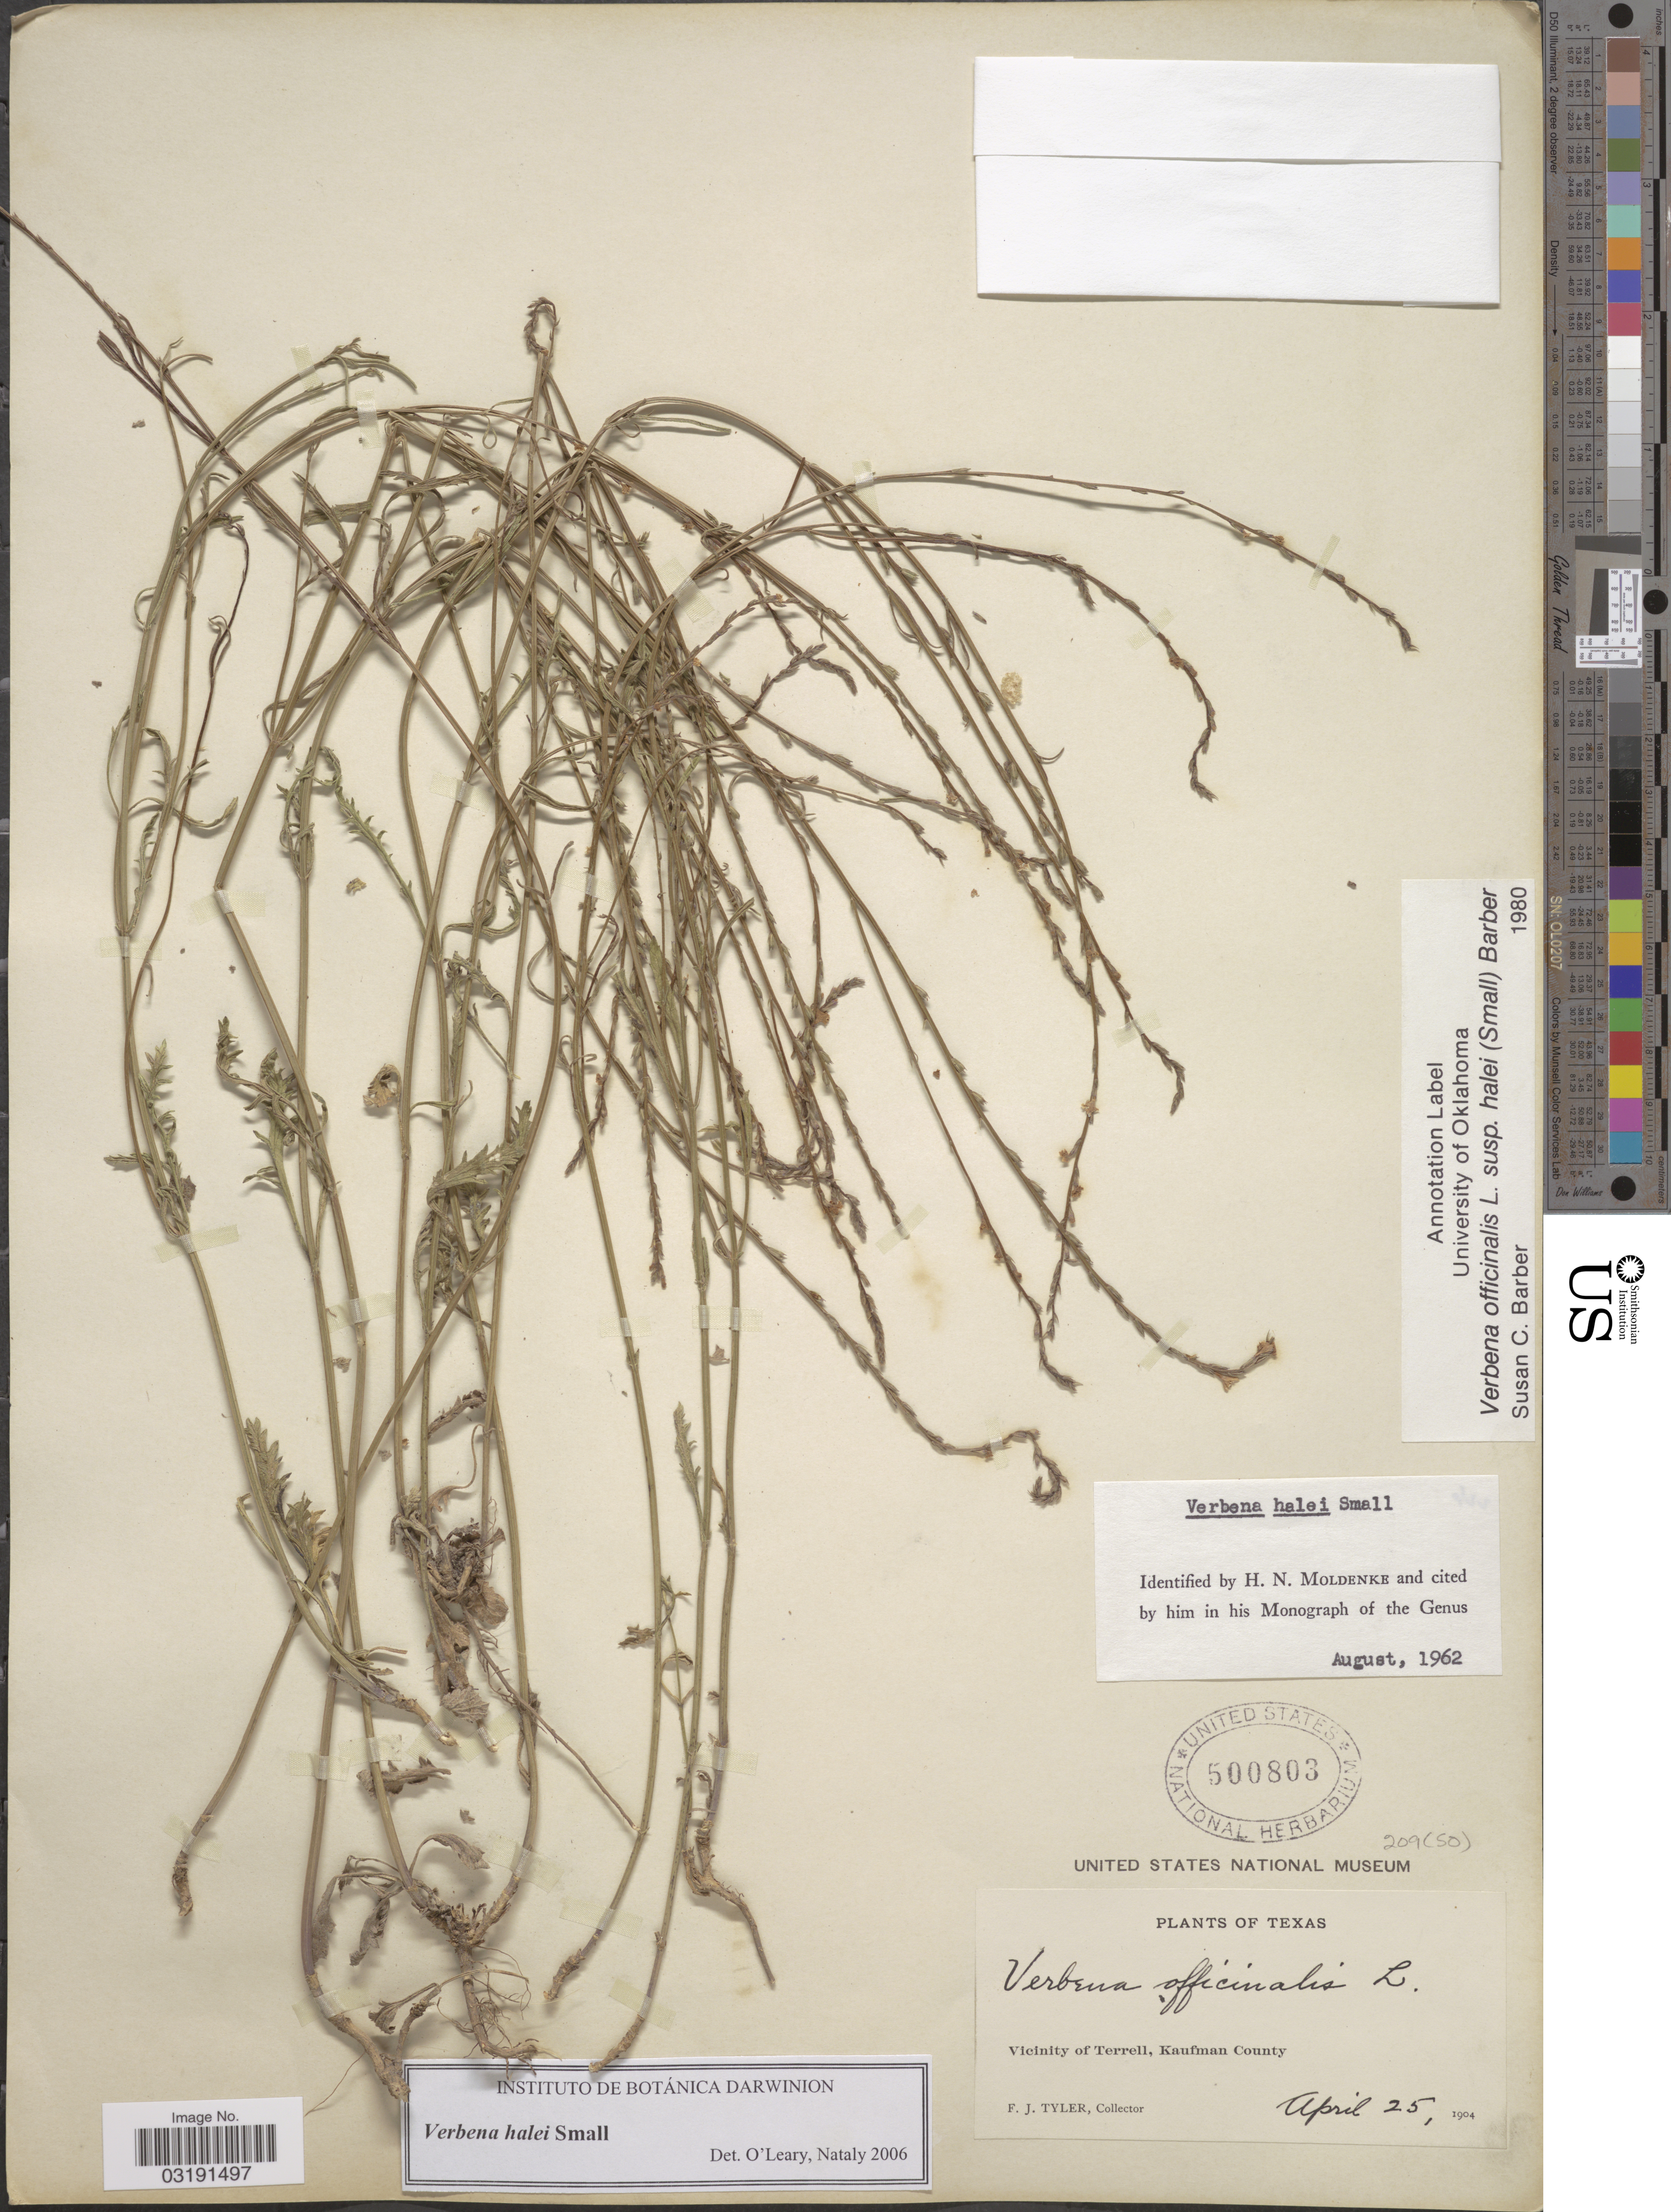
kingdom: Plantae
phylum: Tracheophyta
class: Magnoliopsida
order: Lamiales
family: Verbenaceae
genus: Verbena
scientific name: Verbena halei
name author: Small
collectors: F. Tyler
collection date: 1904-04-25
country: United States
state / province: Texas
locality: Vicinity of Terrell, Kaufman County.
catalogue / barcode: US 500803